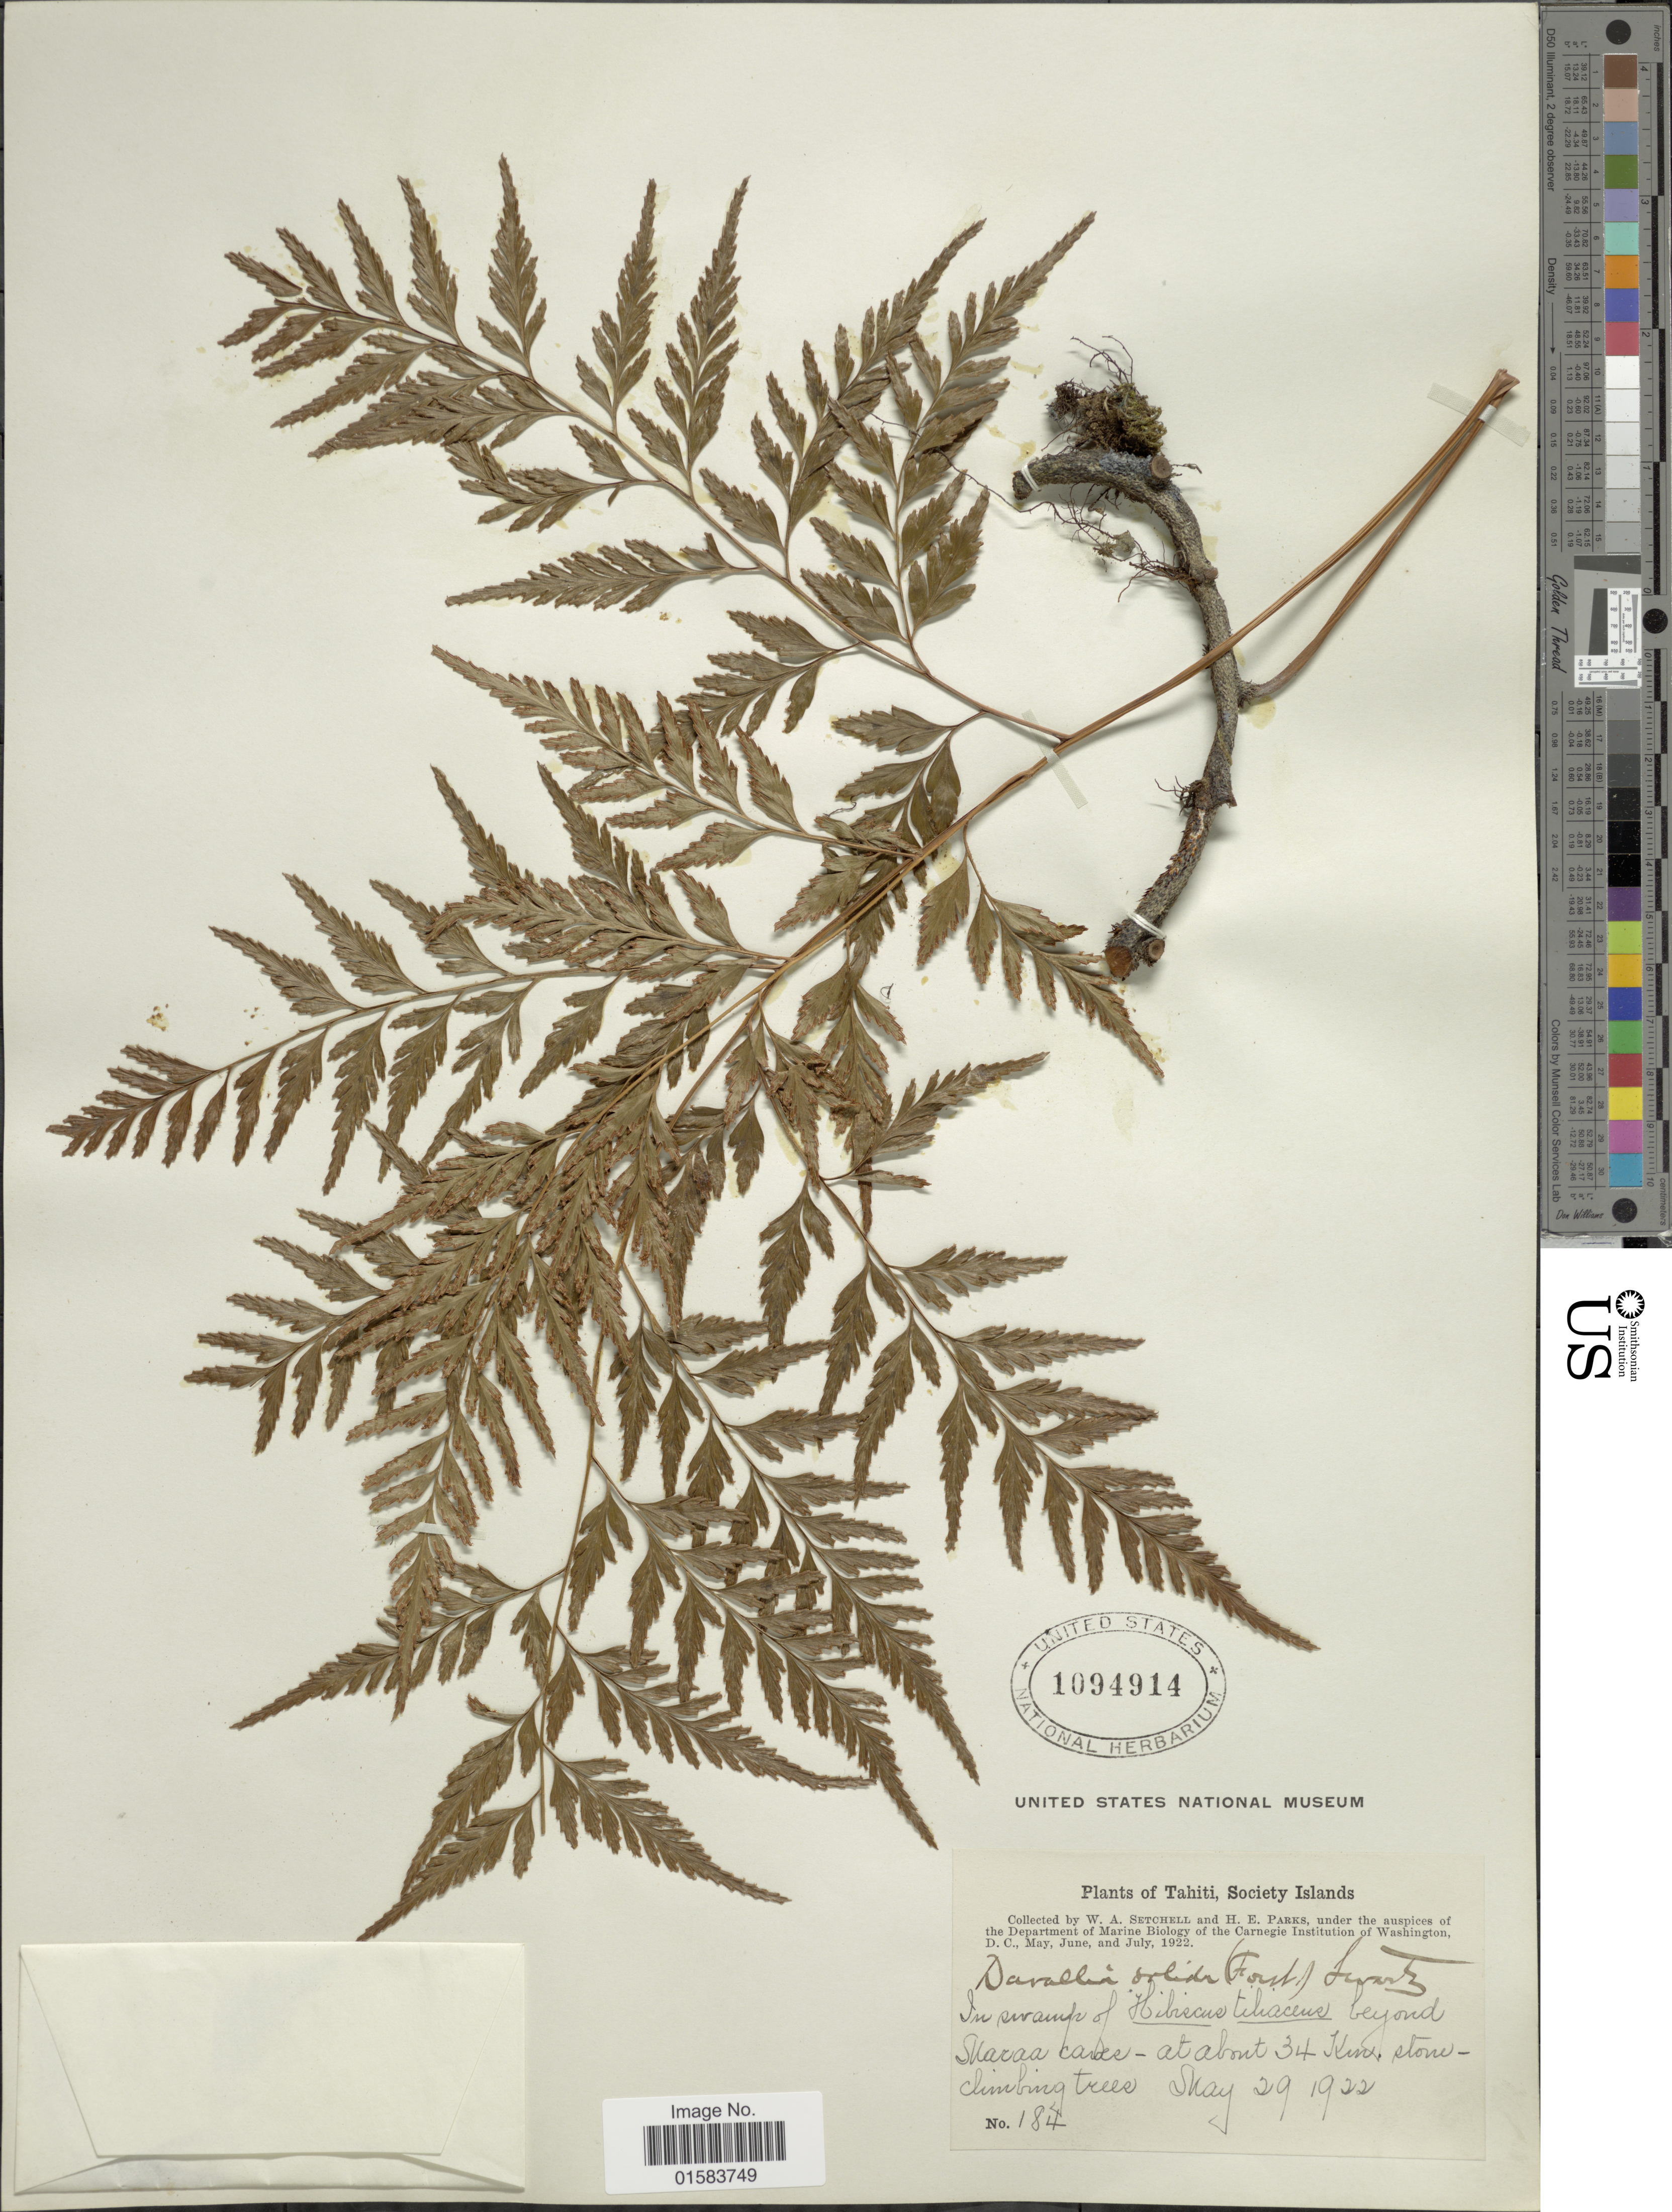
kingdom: Plantae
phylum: Tracheophyta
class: Polypodiopsida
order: Polypodiales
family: Davalliaceae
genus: Davallia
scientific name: Davallia solida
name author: (G. Forst.) Sw.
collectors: W. Setchell & H. E. Parks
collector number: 184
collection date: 1922-05-29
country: French Polynesia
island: Tahiti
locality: Tahiti, Society Islands, Skaraa cave, at about 34 km [interpreted]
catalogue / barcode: US 1094914